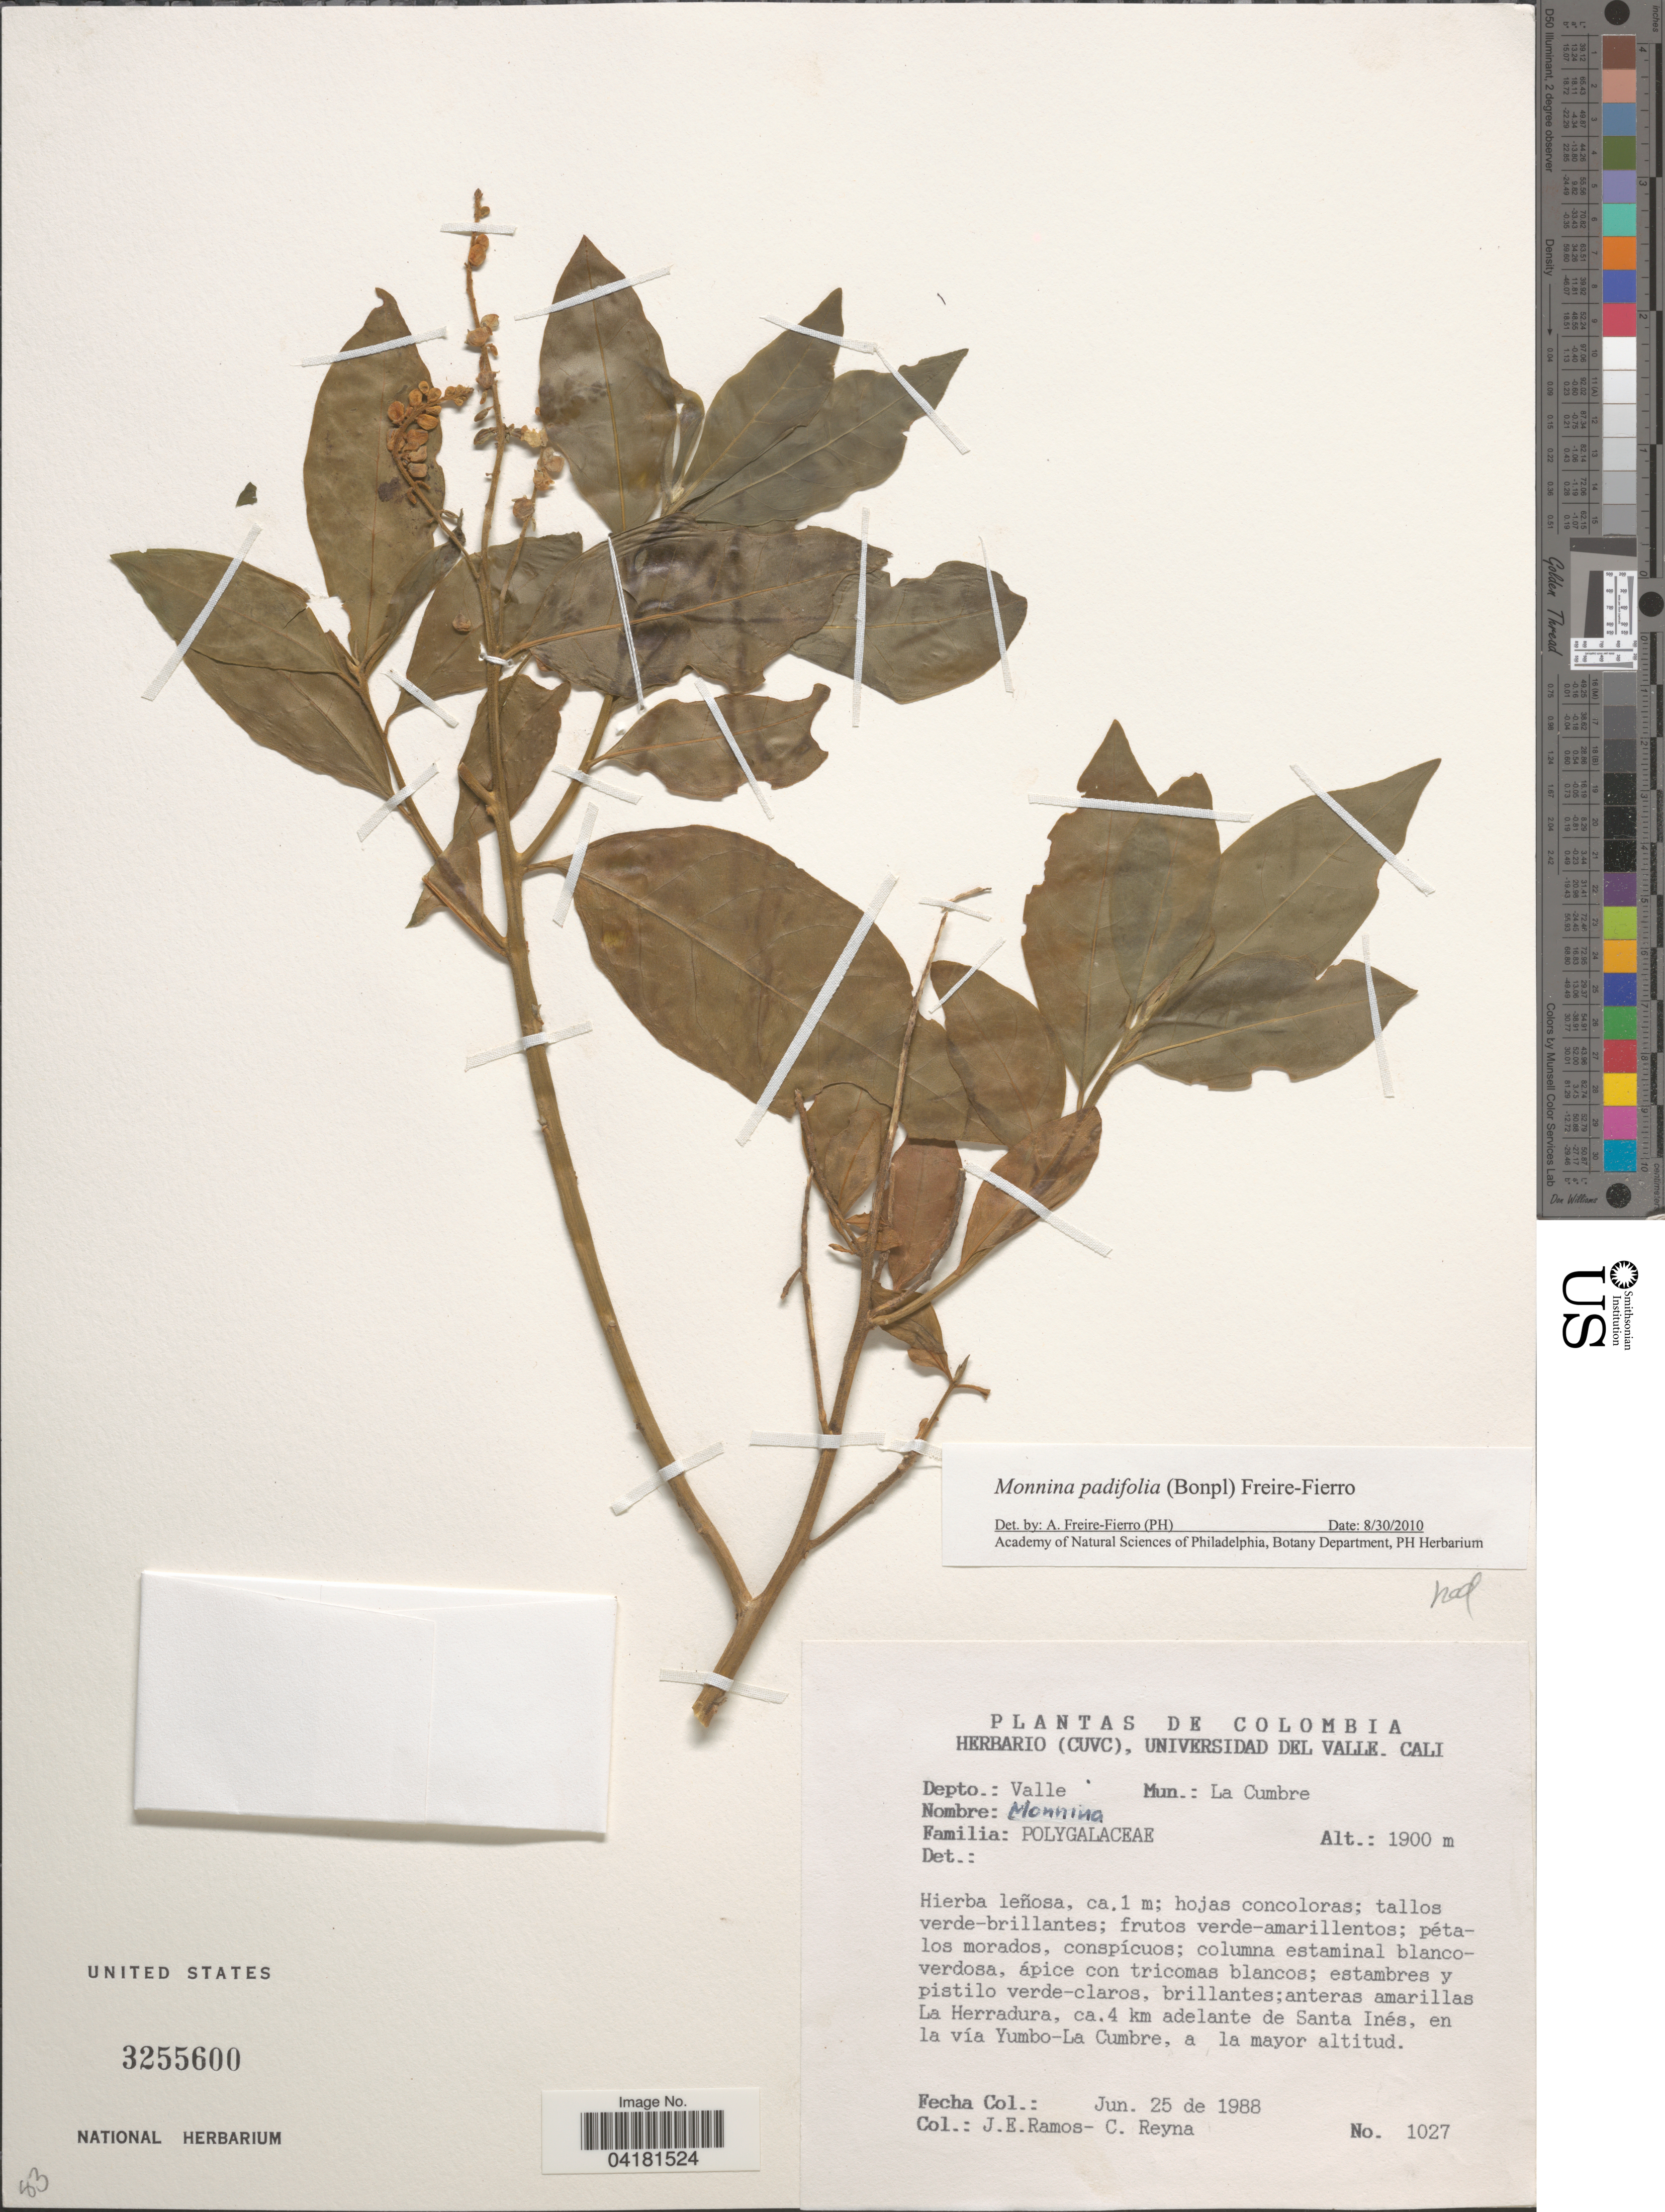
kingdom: Plantae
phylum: Tracheophyta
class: Magnoliopsida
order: Fabales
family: Polygalaceae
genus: Monnina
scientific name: Monnina padifolia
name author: (Bonpl.) Freire-Fierro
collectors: J. E. Ramos & C. Reyna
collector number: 1027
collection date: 1988-06-25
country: Colombia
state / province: Valle del Cauca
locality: Depto.: Valle. Mun.: La Cumbre. La Herradura, ca.4 km adelante de Santa Inés, en la vía Yumbo-La Cumbre, a la mayor altitud.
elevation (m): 1900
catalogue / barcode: US 3255600